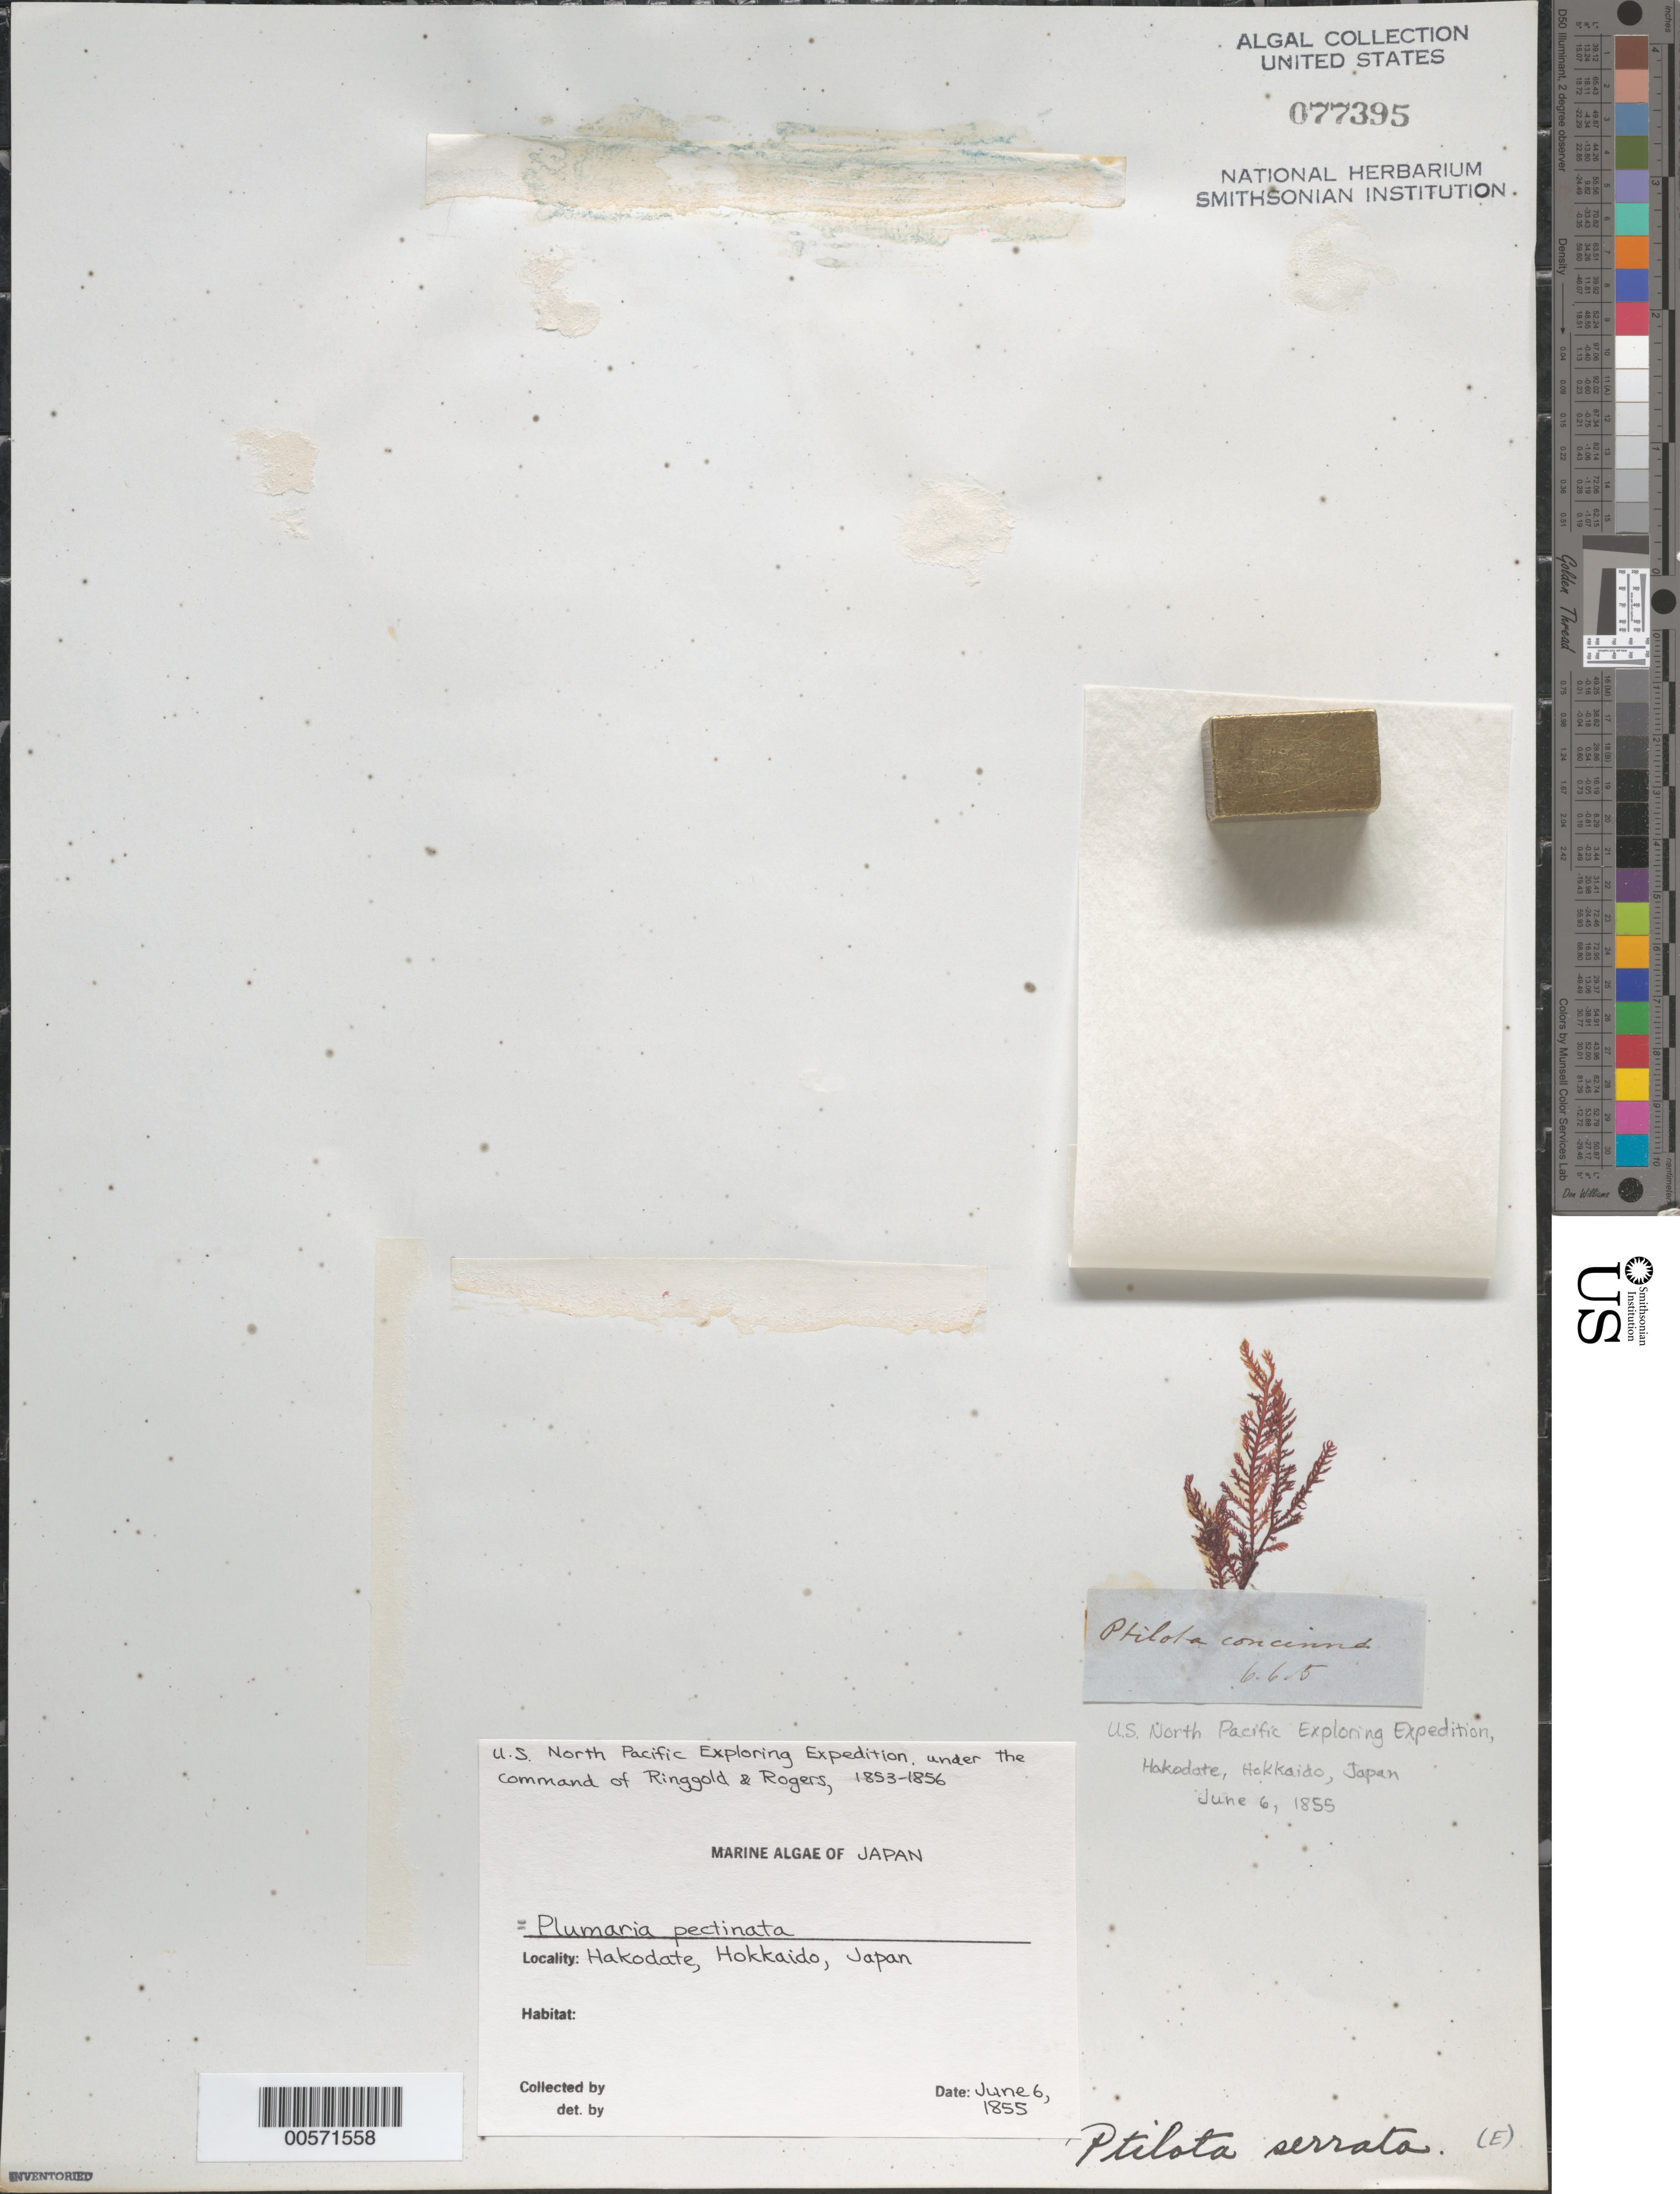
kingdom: Plantae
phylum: Rhodophyta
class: Florideophyceae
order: Ceramiales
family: Wrangeliaceae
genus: Plumaria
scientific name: Plumaria pectinata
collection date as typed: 06 Jun 1855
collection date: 1855-06-06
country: Japan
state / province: Hokkaido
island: Hokkaido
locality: Hakodate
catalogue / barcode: US 77395